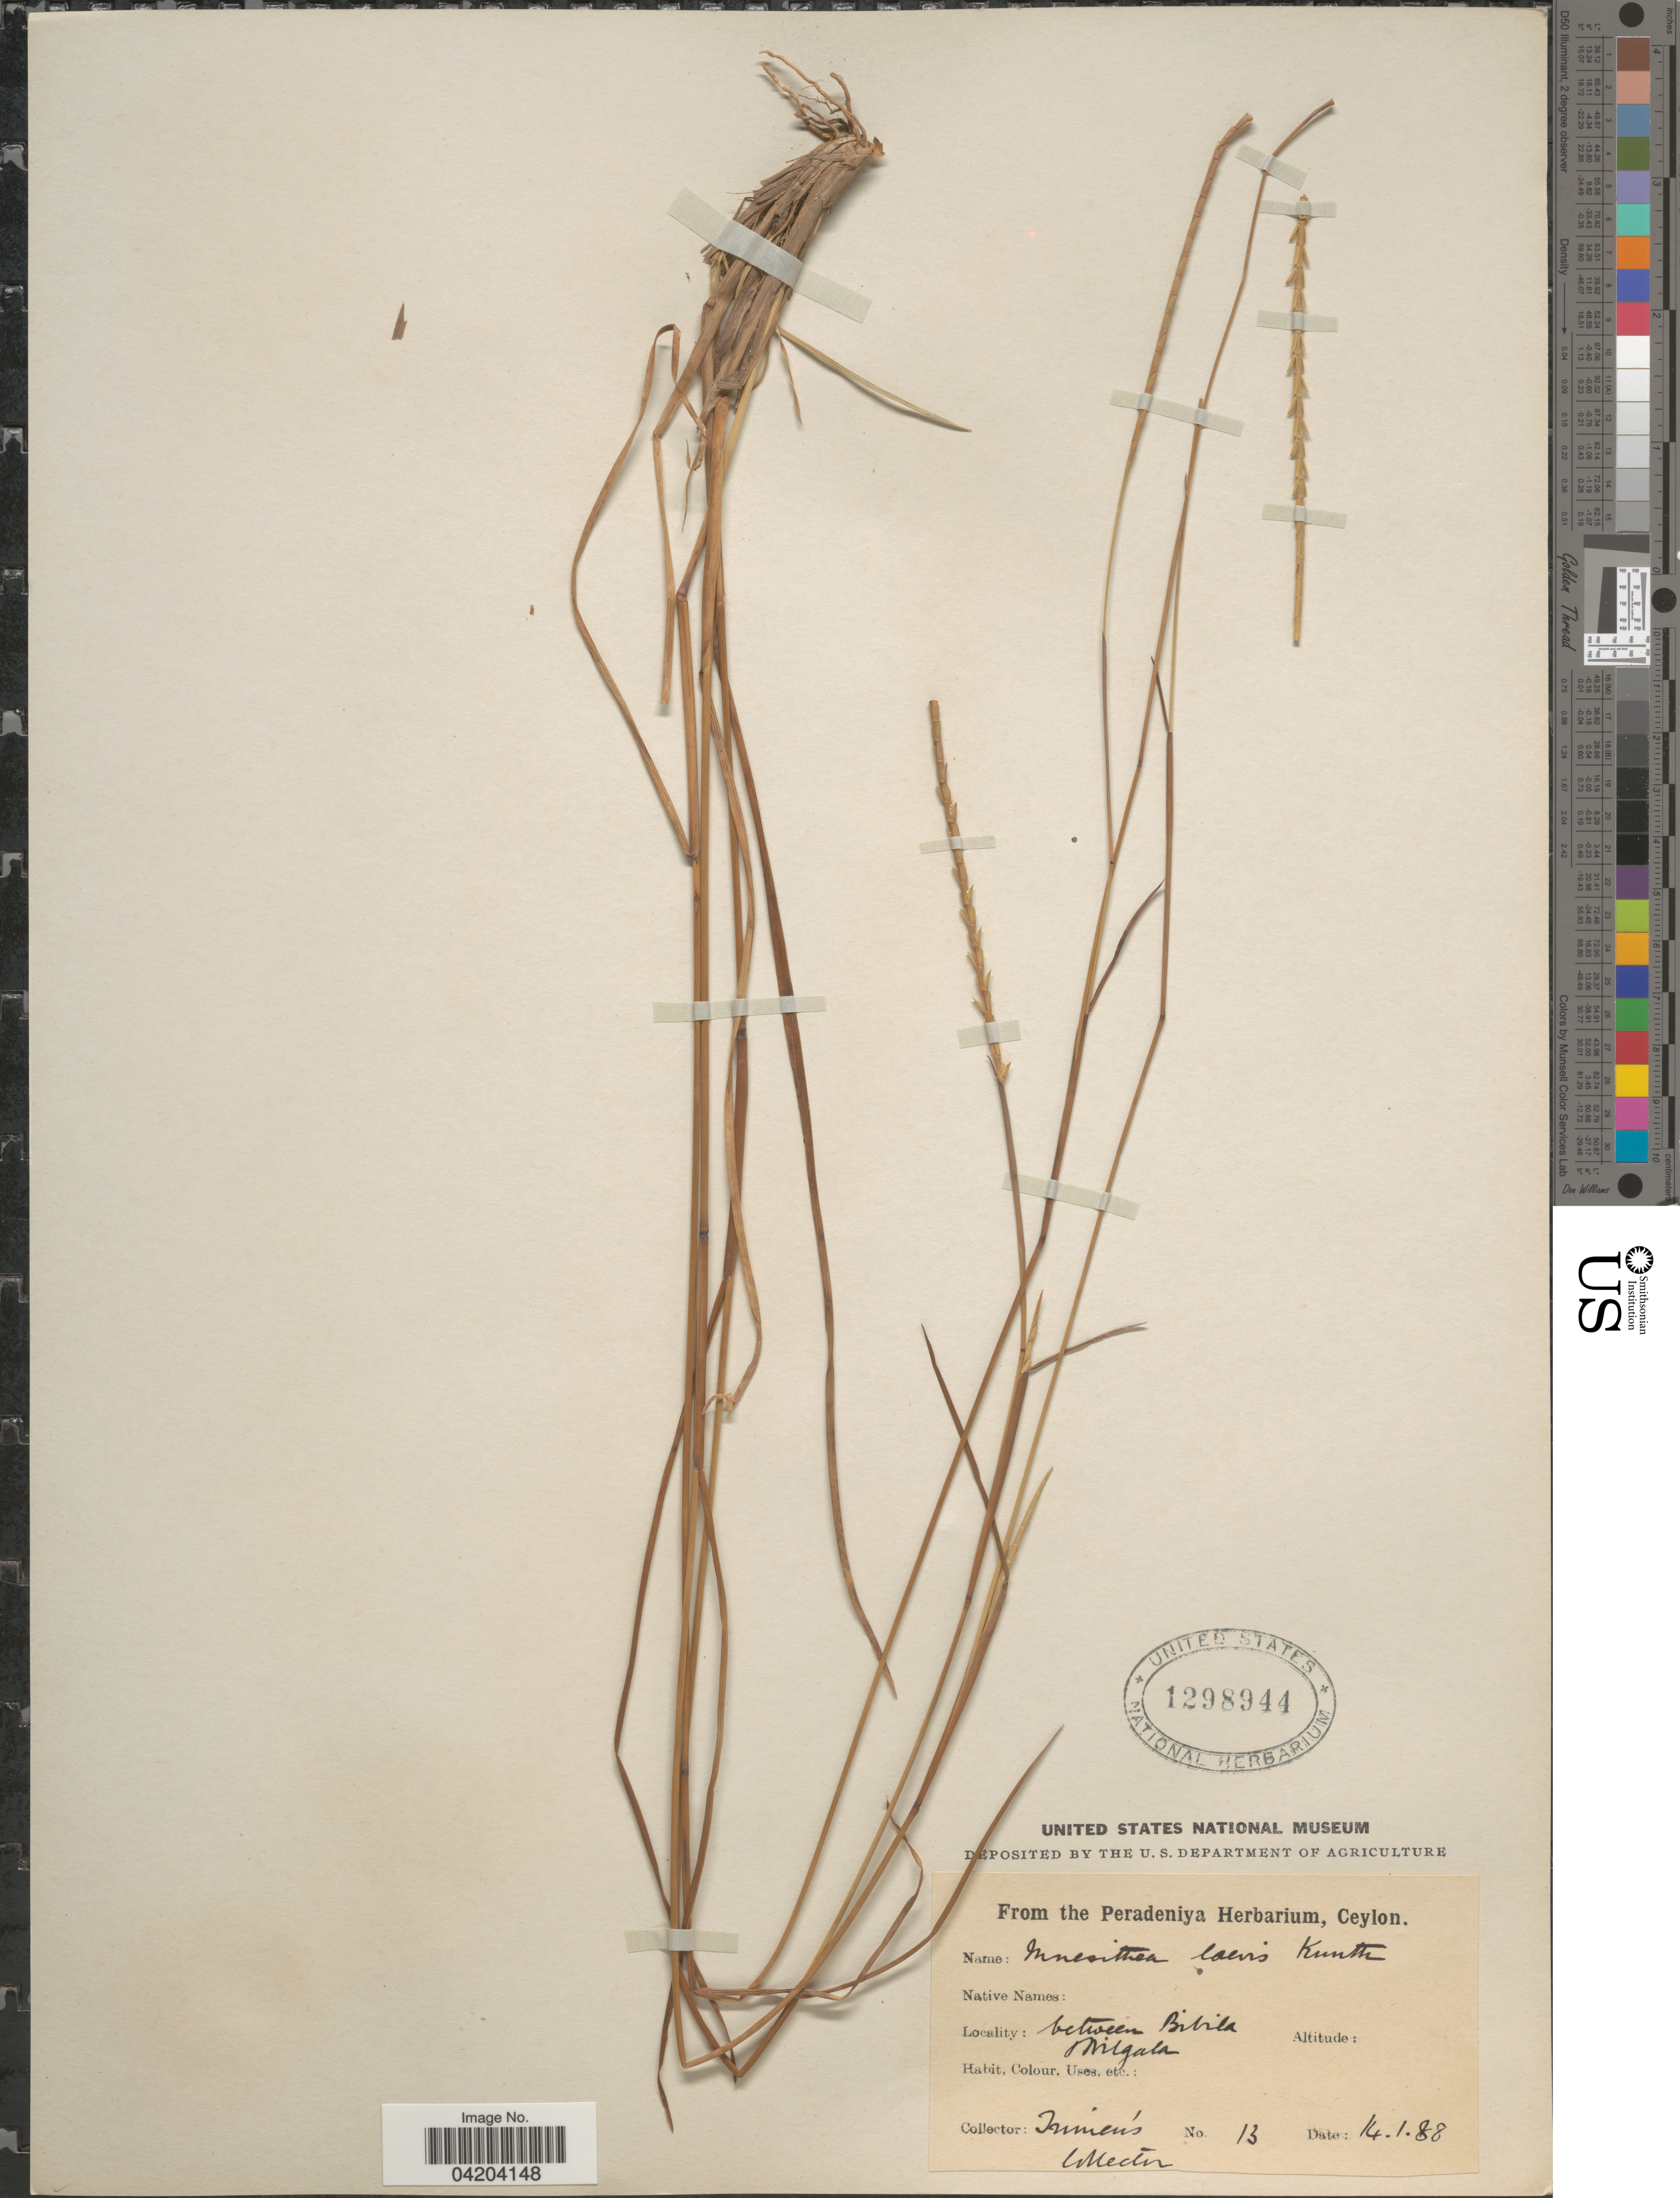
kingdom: Plantae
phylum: Tracheophyta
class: Liliopsida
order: Poales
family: Poaceae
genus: Mnesithea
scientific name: Mnesithea laevis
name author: (Retz.) Kunth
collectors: Trimen's collector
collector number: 13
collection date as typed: Transcribed d/m/y: 14/1/88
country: Sri Lanka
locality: Between Bibila + Nilgala.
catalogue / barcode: US 1298944